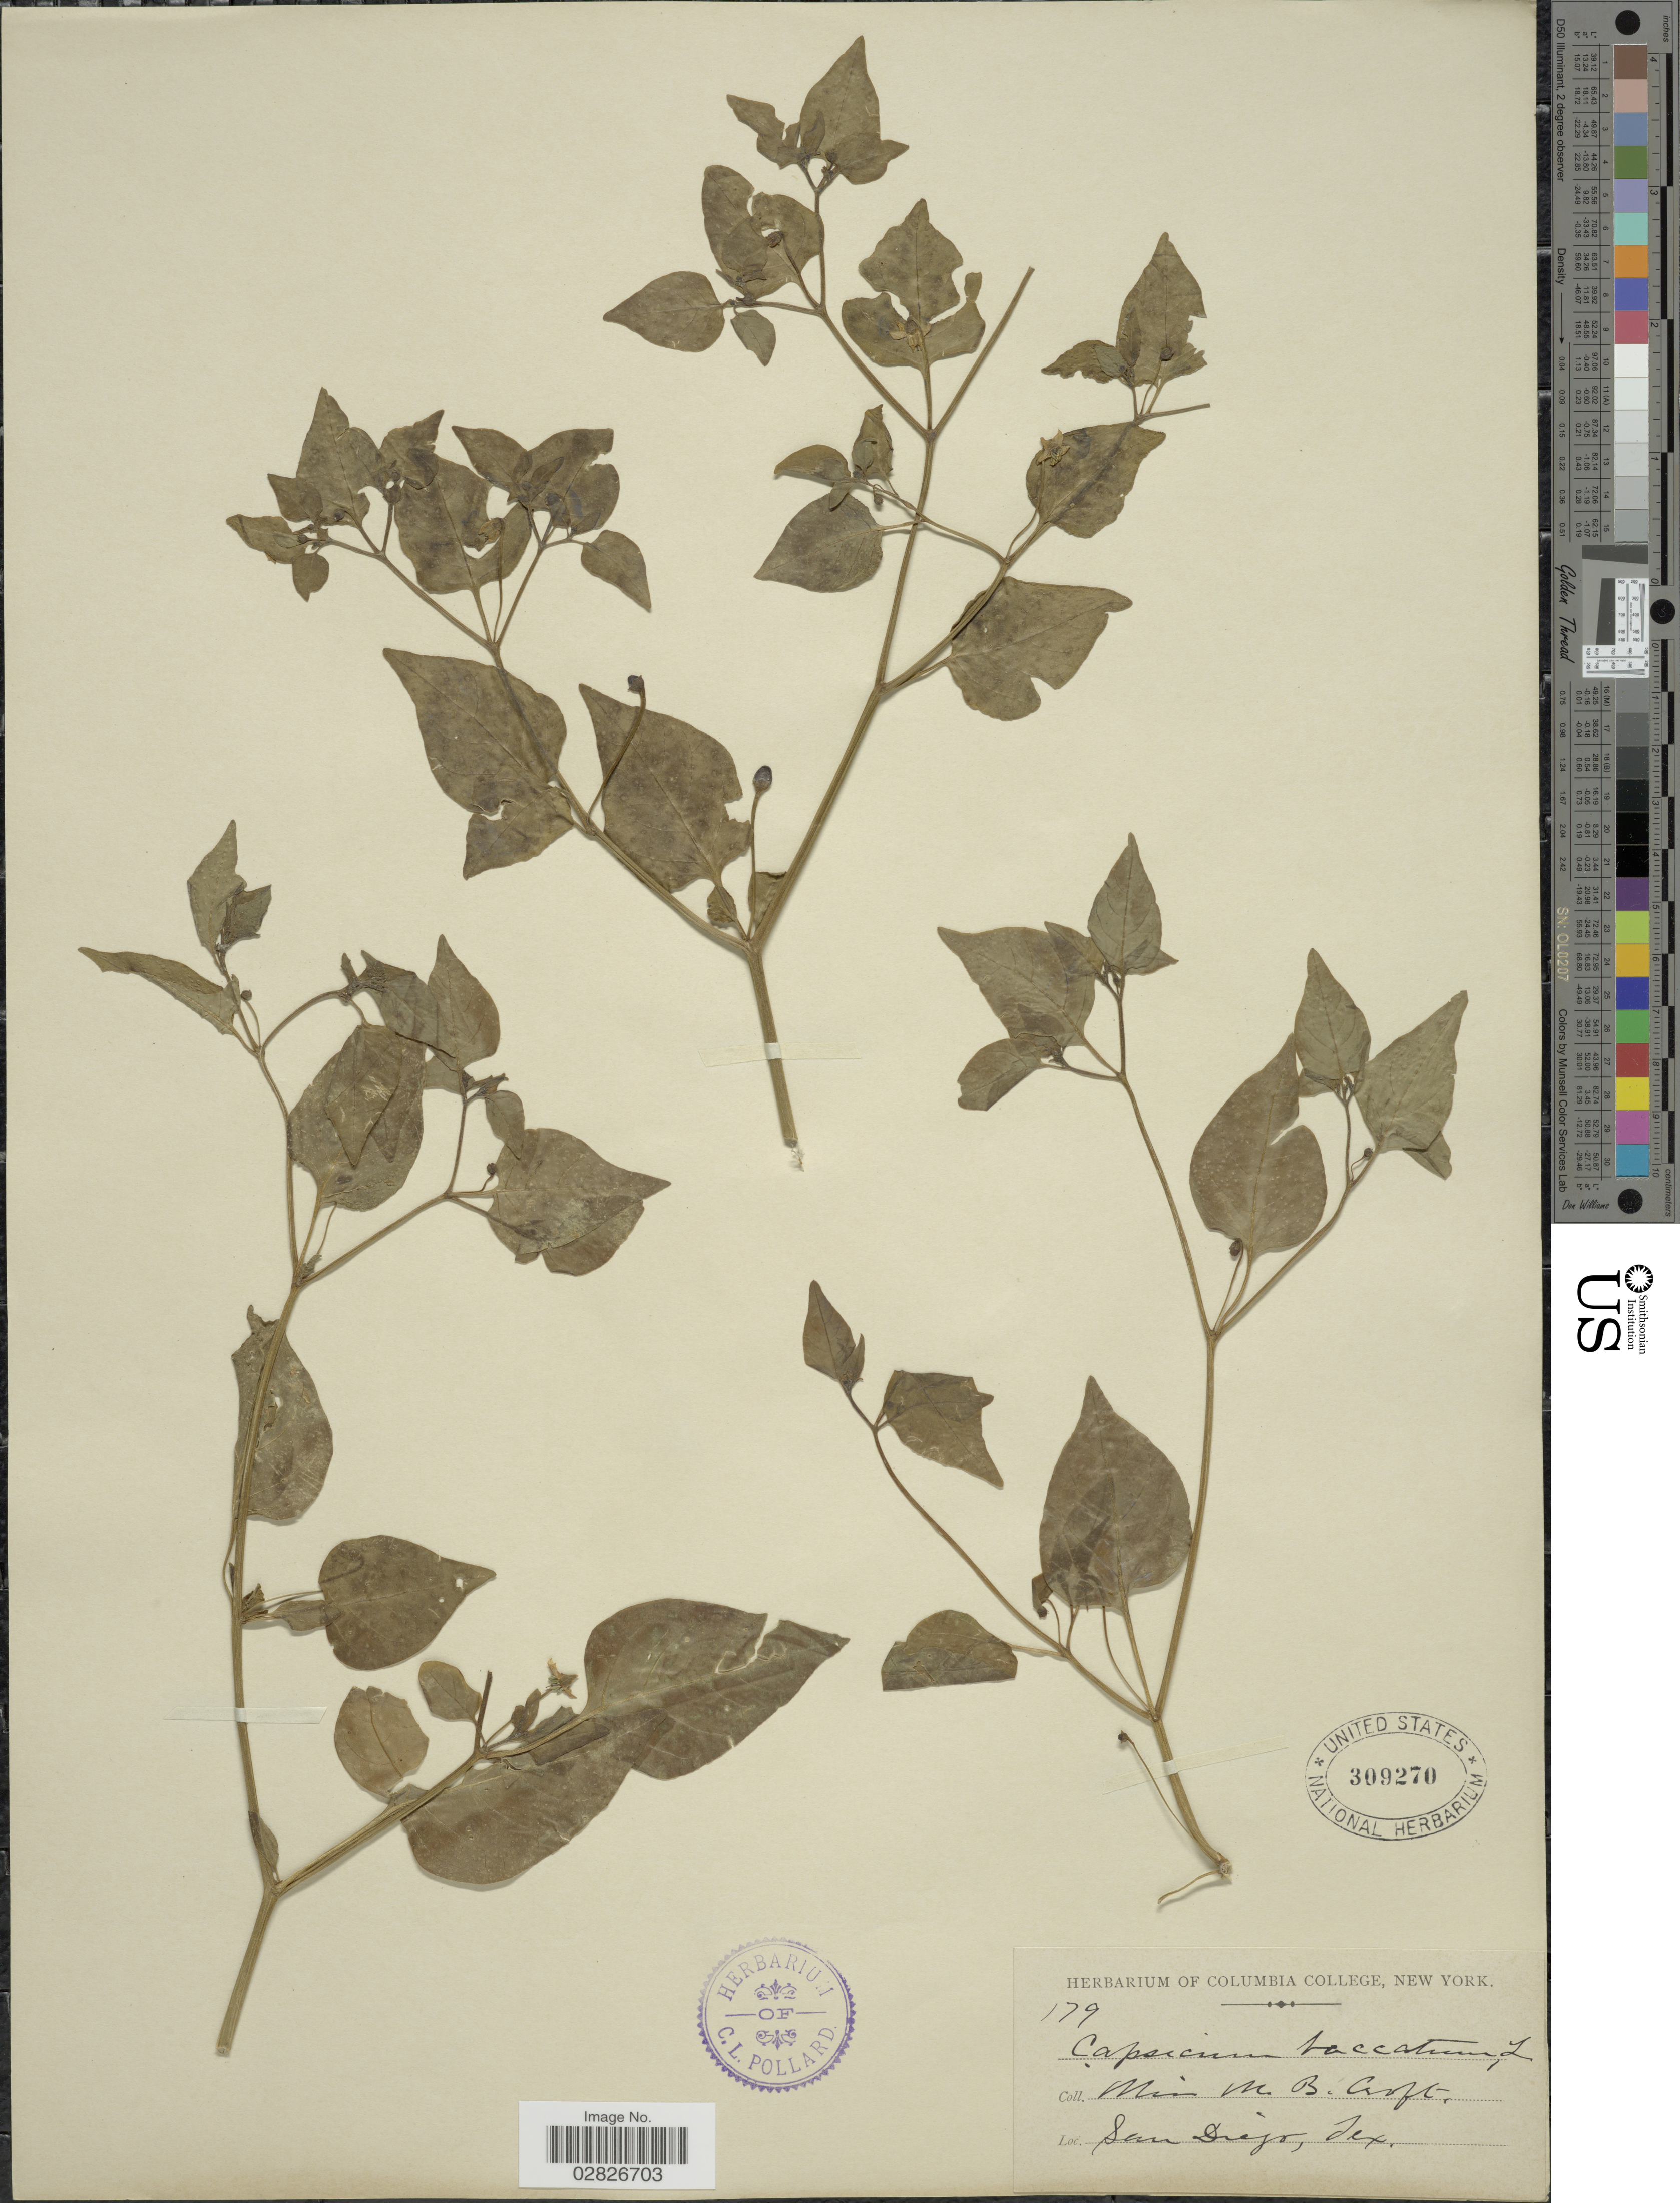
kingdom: Plantae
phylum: Tracheophyta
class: Magnoliopsida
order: Solanales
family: Solanaceae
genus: Capsicum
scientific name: Capsicum baccatum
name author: L.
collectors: M. Croft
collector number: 179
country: United States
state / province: Texas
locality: San Diego.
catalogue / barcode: US 309270